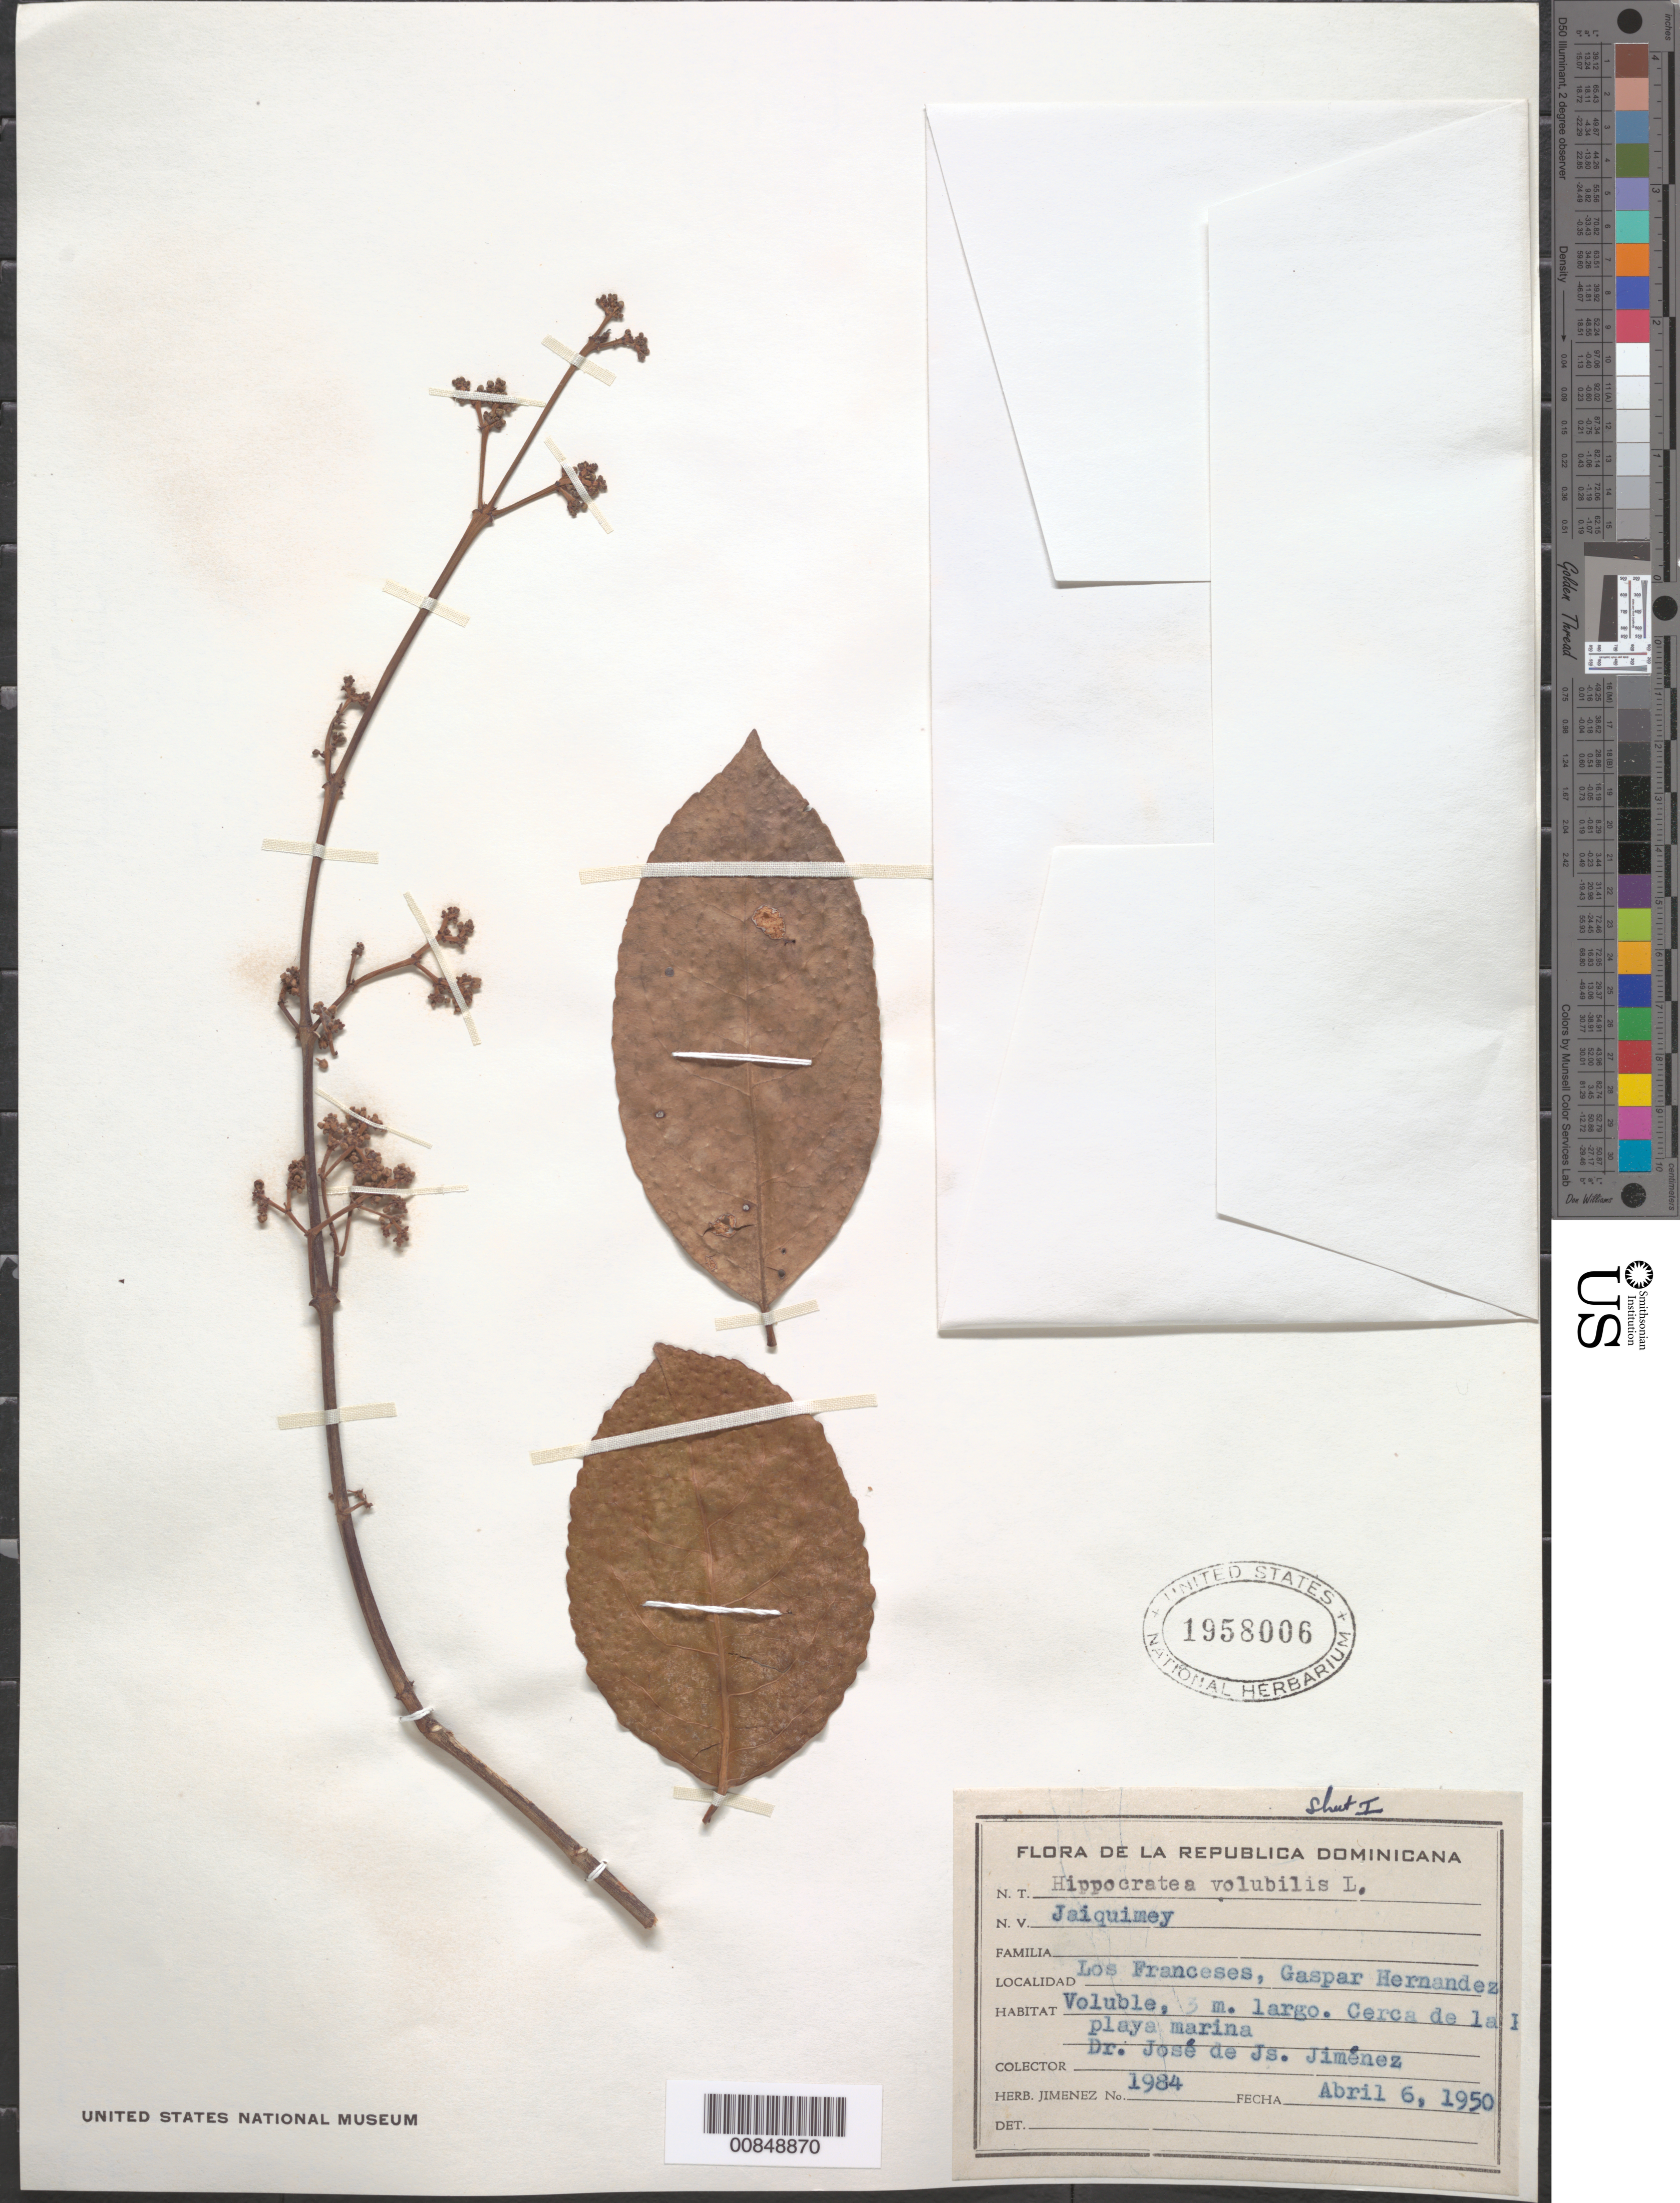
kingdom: Plantae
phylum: Tracheophyta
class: Magnoliopsida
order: Celastrales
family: Celastraceae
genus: Hippocratea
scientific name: Hippocratea volubilis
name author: L.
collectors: J. J. Jiménez Almonte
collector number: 1984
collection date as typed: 06 Apr 1950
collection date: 1950-04-06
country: Dominican Republic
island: Hispaniola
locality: Los Franceses, Gaspar Hernandez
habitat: Cerca de la playa marina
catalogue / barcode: US 1958006